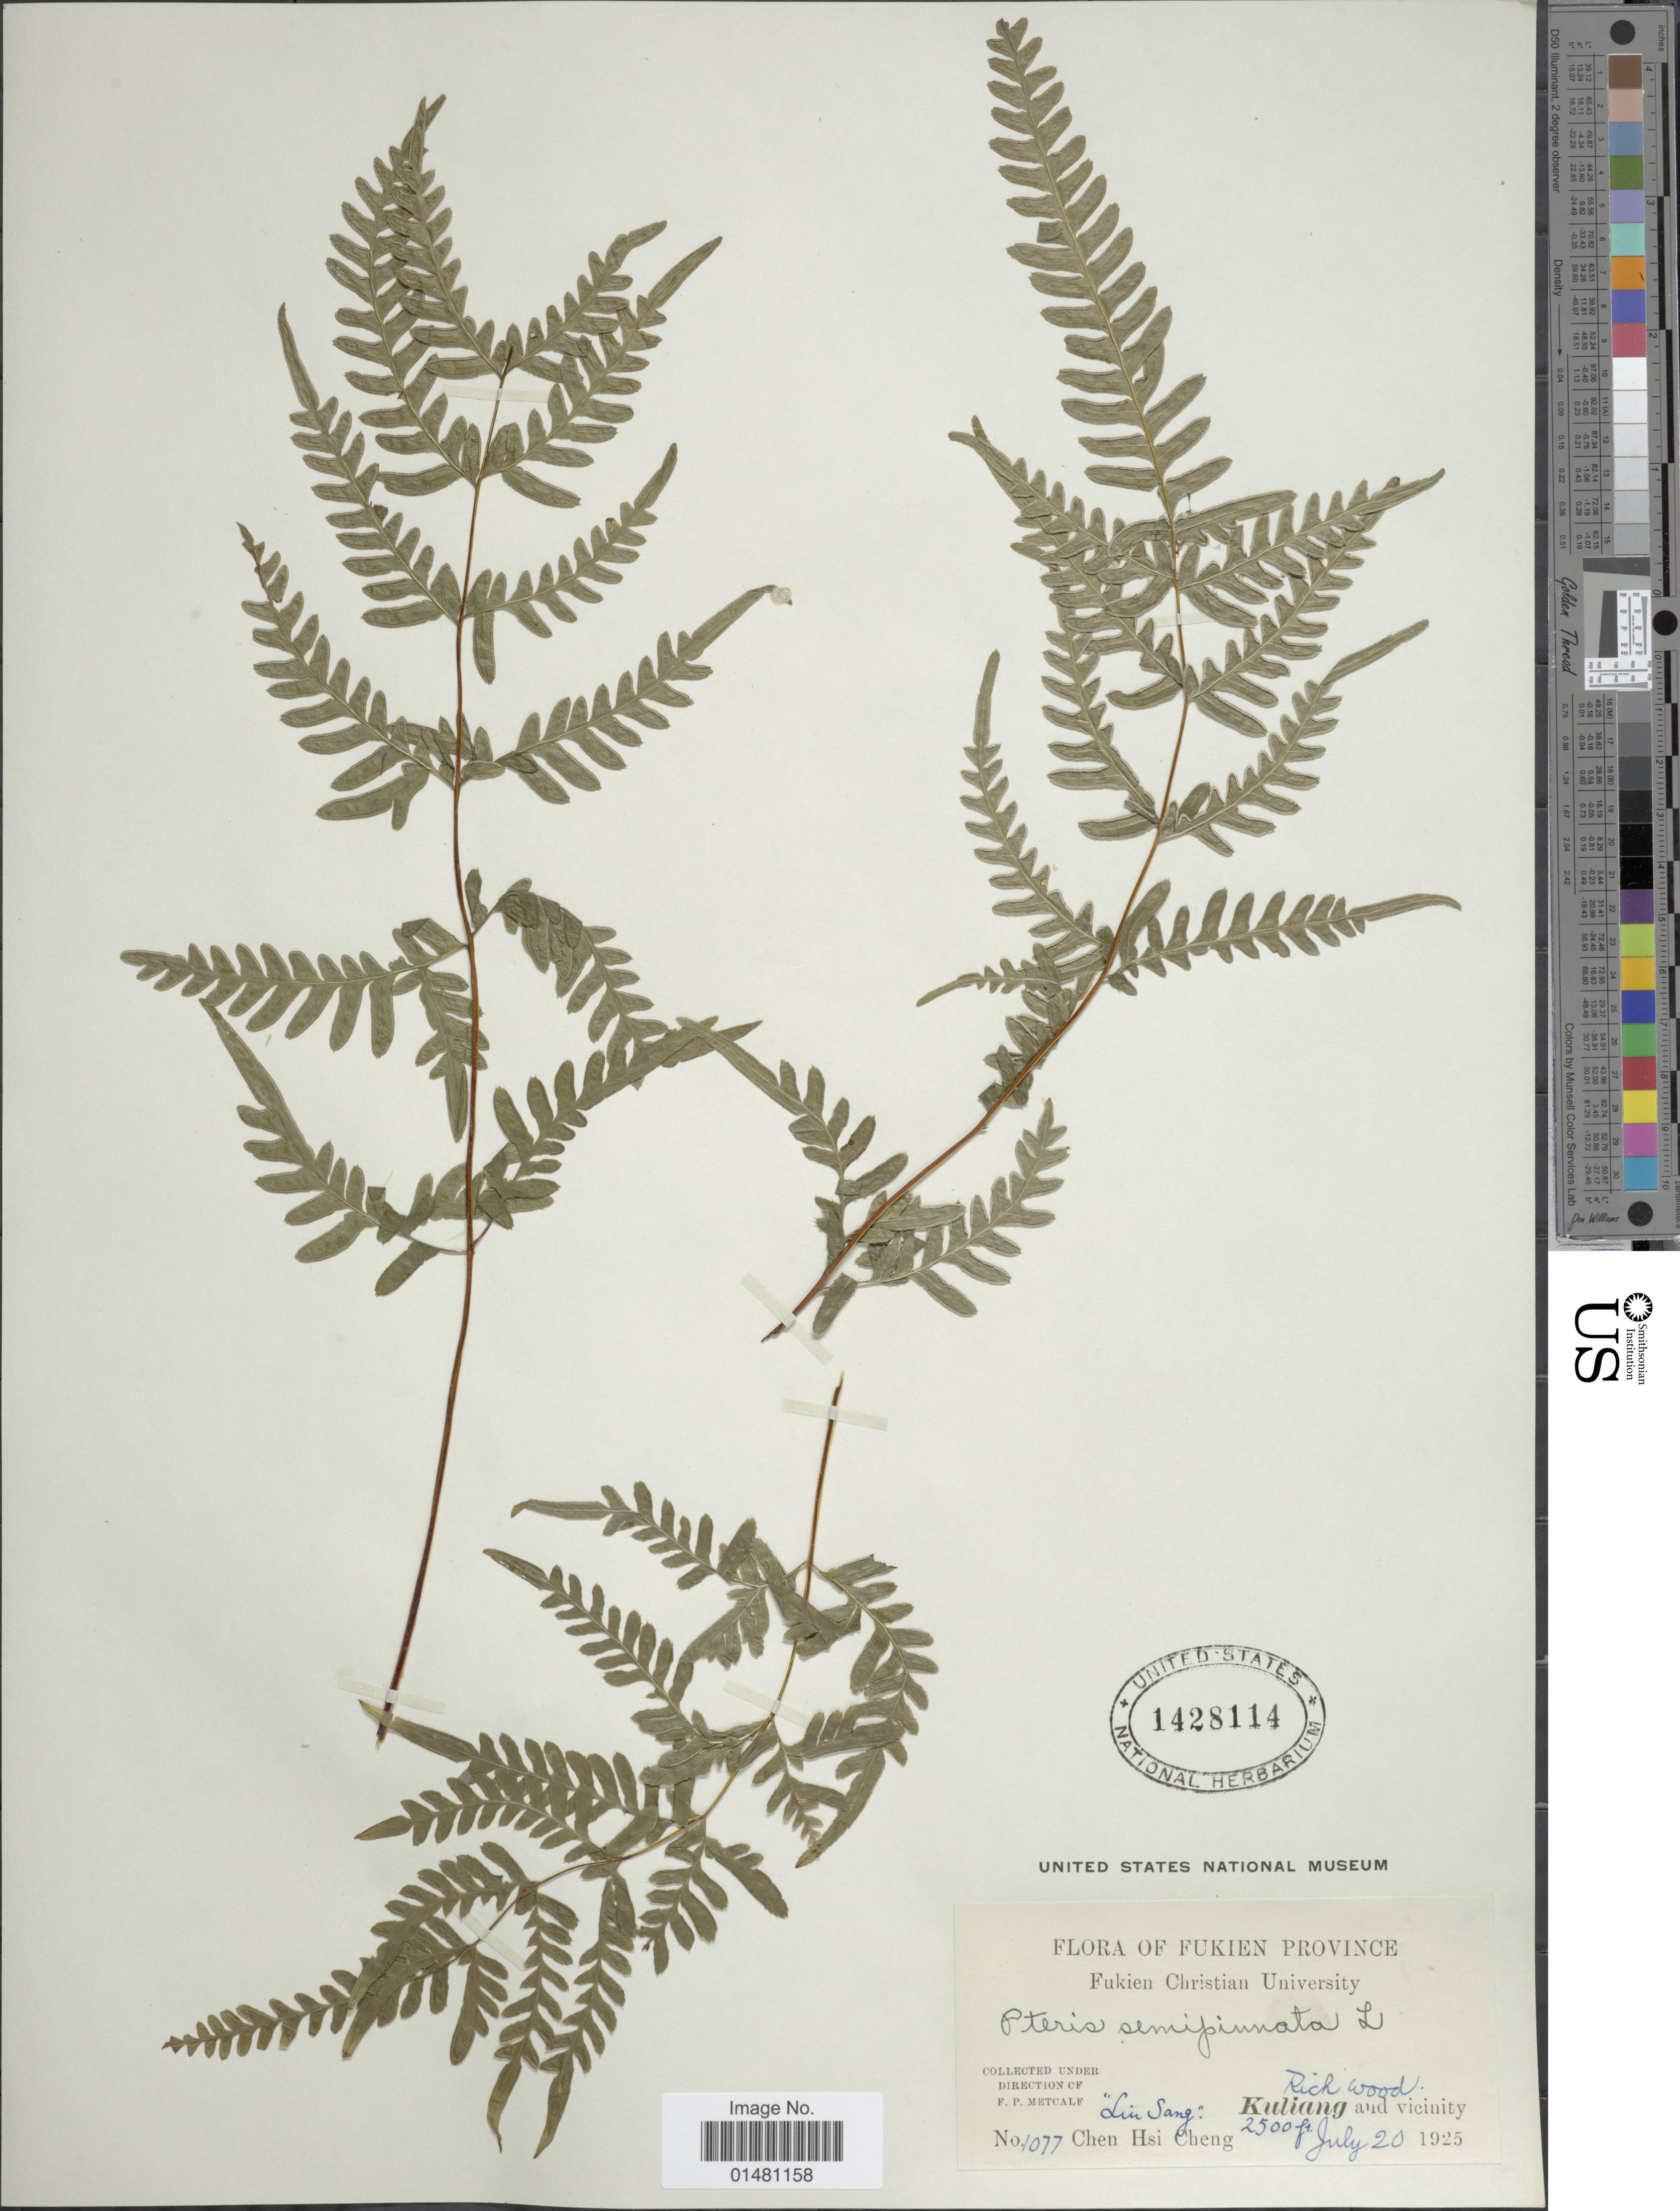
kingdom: Plantae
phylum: Tracheophyta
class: Polypodiopsida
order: Polypodiales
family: Pteridaceae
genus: Pteris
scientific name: Pteris semipinnata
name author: L.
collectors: Chen Hsi Cheng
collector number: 1077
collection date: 1925-07-20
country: China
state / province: Fujian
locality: Fukien Prtovince, Rich Wood, 'Ling Sang', Kuliang and vicinity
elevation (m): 762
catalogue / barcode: US 1428114